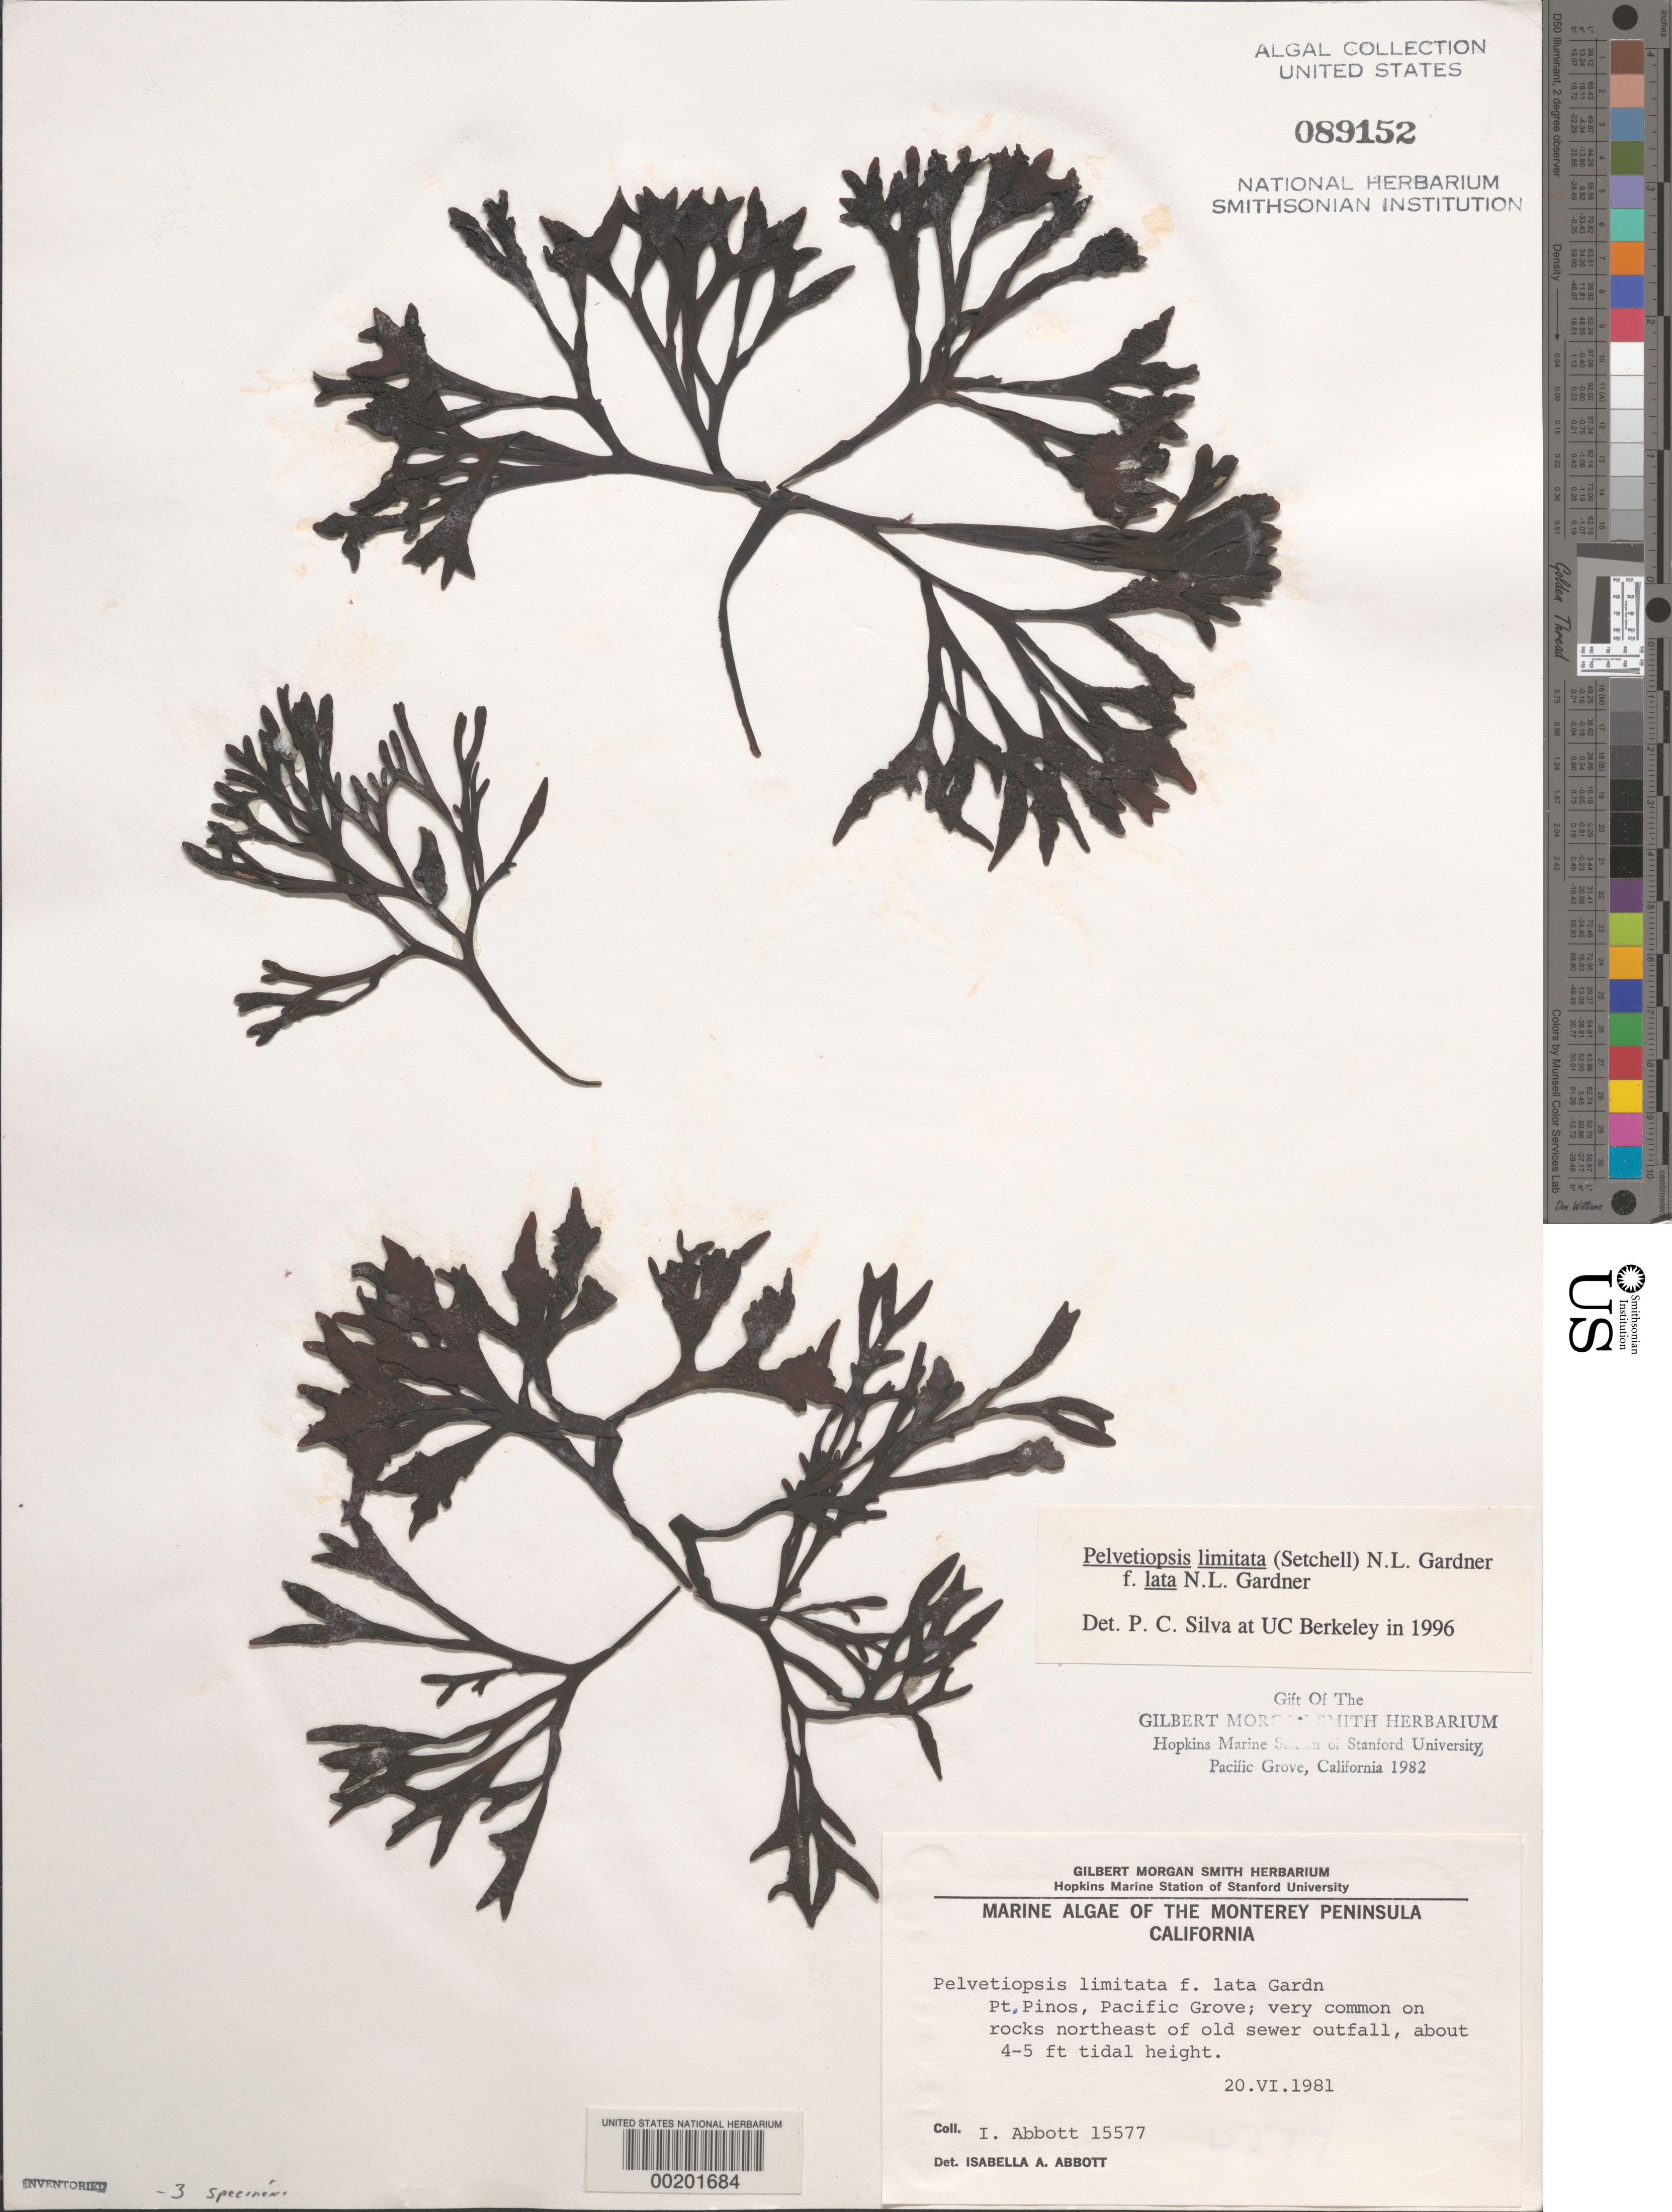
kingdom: Chromista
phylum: Ochrophyta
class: Phaeophyceae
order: Fucales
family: Fucaceae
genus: Pelvetiopsis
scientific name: Pelvetiopsis limitata f. lata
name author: N.L. Gardner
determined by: Silva, P. C.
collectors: I. A. Abbott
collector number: IAA 15577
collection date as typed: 20 Jun 1981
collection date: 1981-06-20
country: United States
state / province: California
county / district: Monterey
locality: Point Pinos, Pacific Grove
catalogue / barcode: US 89152